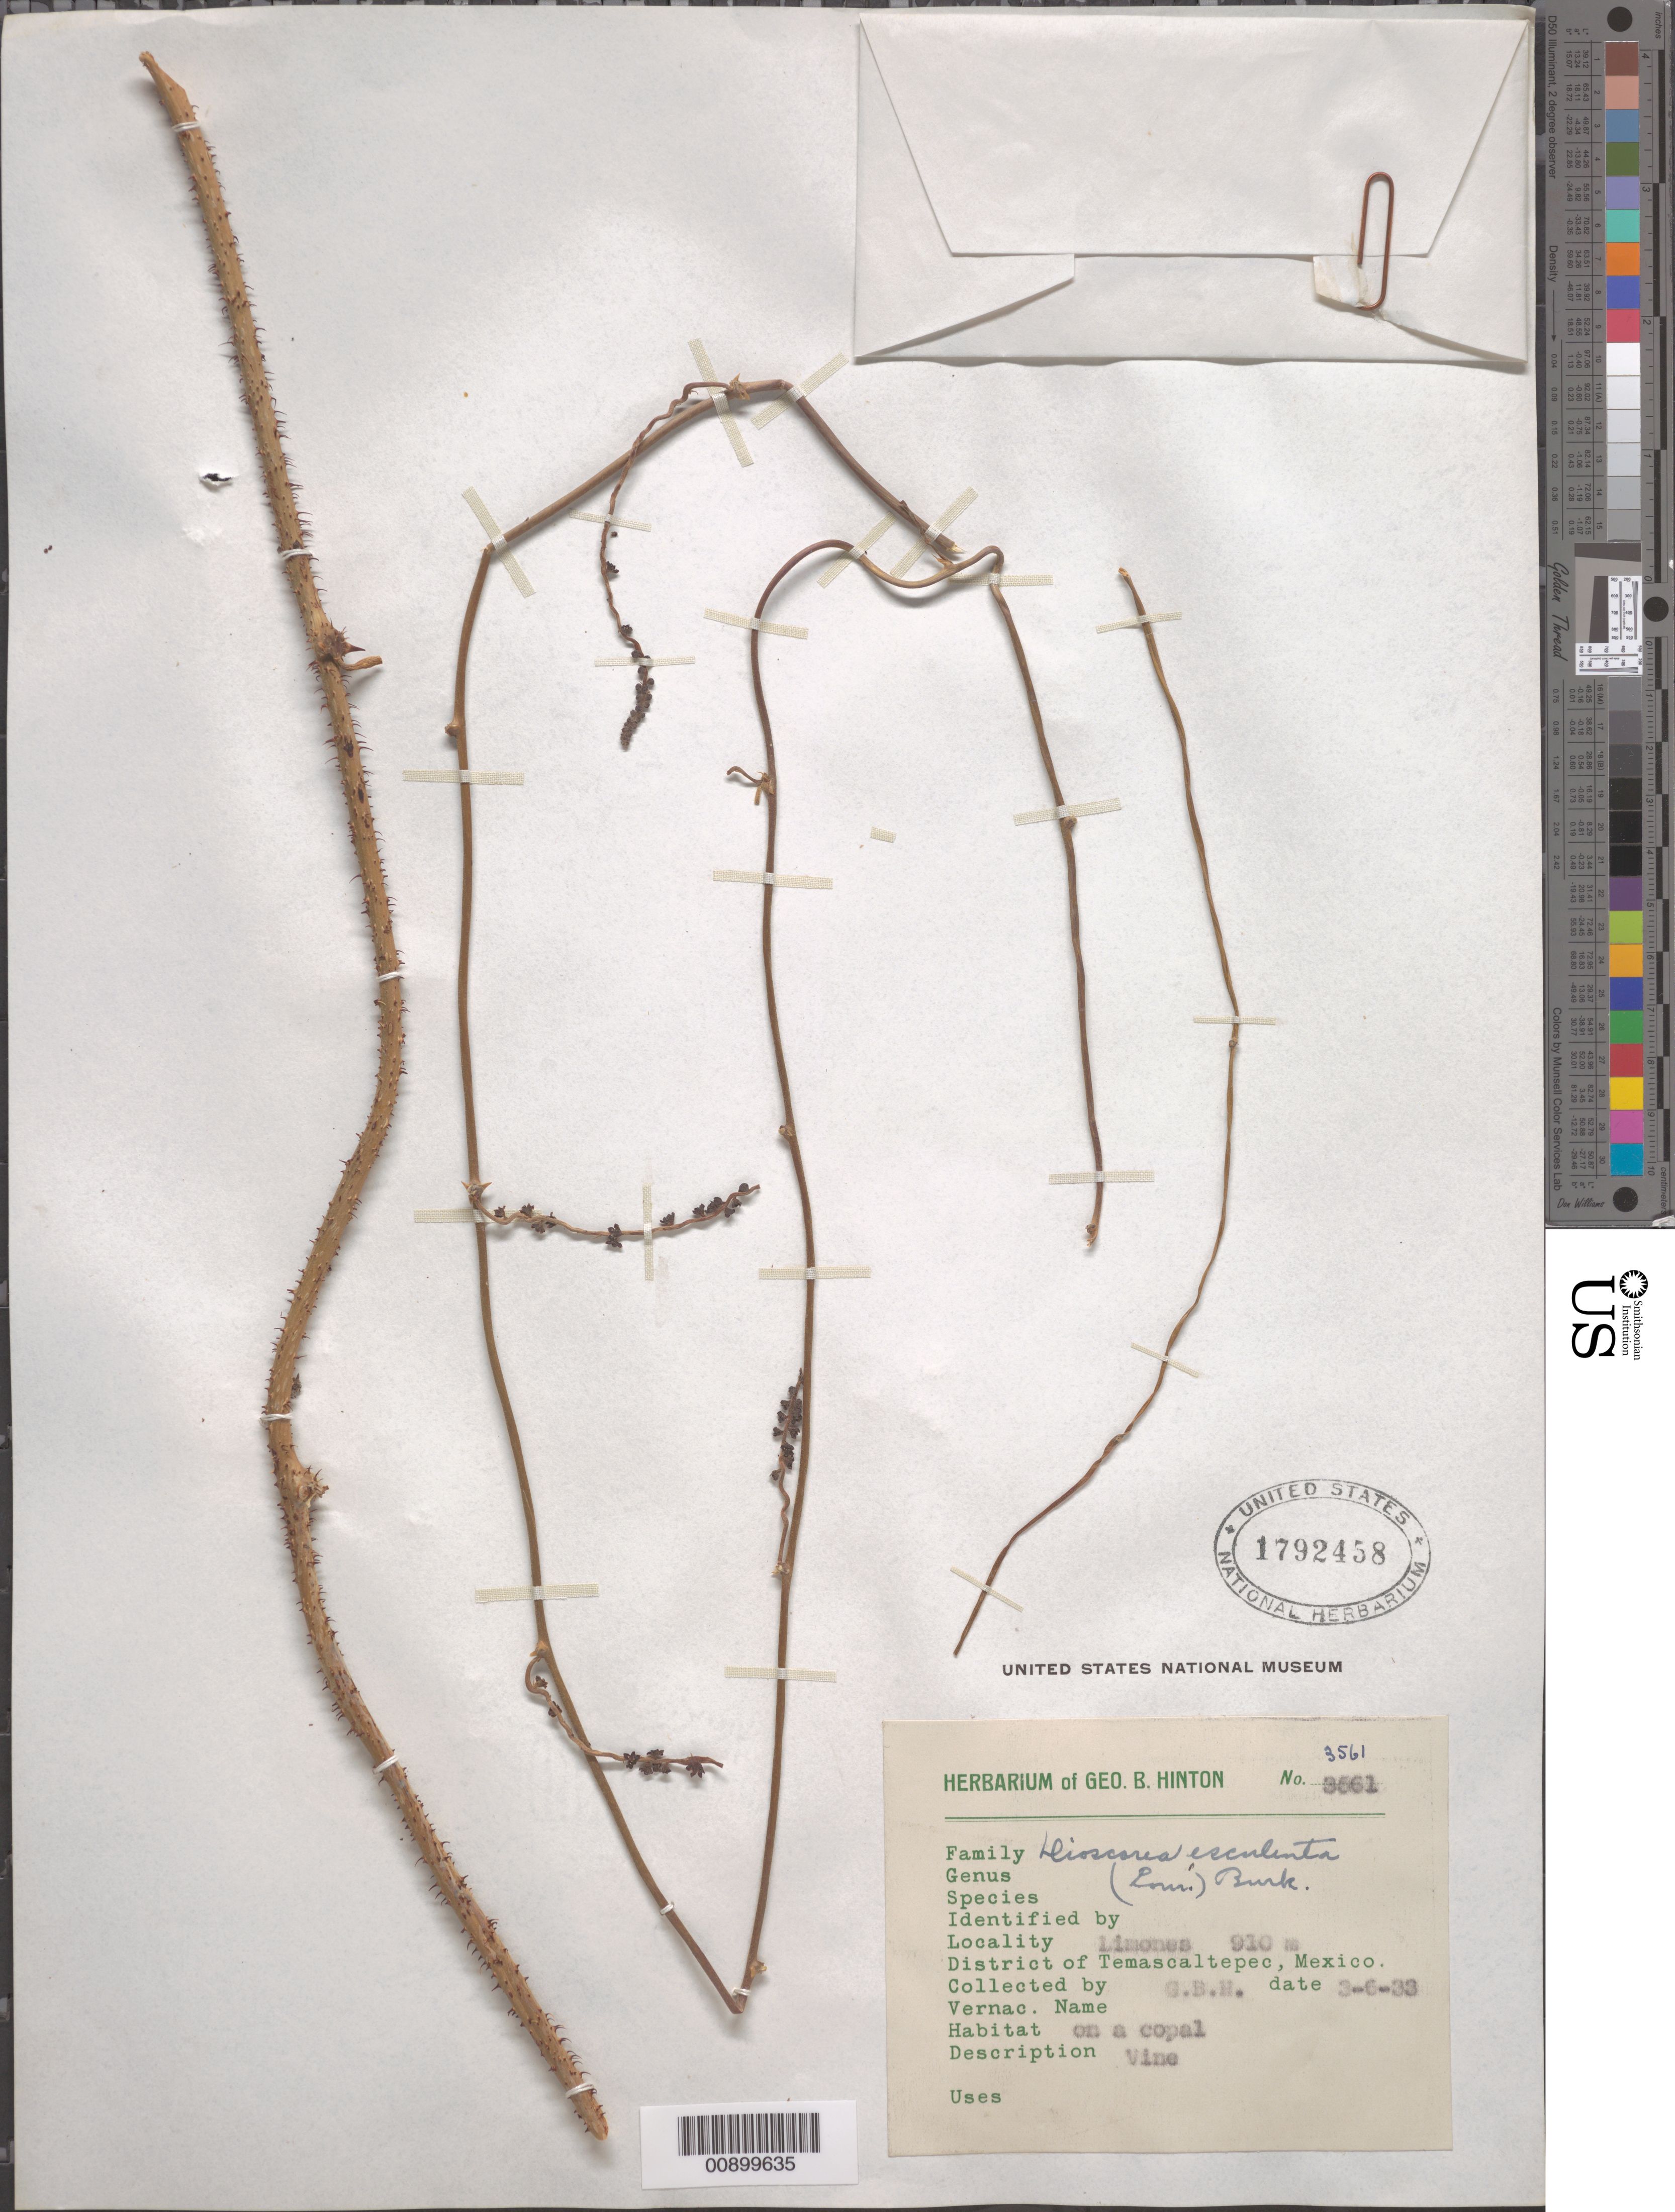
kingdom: Plantae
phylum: Tracheophyta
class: Liliopsida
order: Dioscoreales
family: Dioscoreaceae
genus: Dioscorea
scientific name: Dioscorea esculenta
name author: (Lour.) Burkill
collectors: G. B. Hinton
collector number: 3561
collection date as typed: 06 Mar 1933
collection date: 1933-03-06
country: Mexico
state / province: México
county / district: Temascaltepec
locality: Limones, District of Temascaltepec, State of México.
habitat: On a copal.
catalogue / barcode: US 1792458